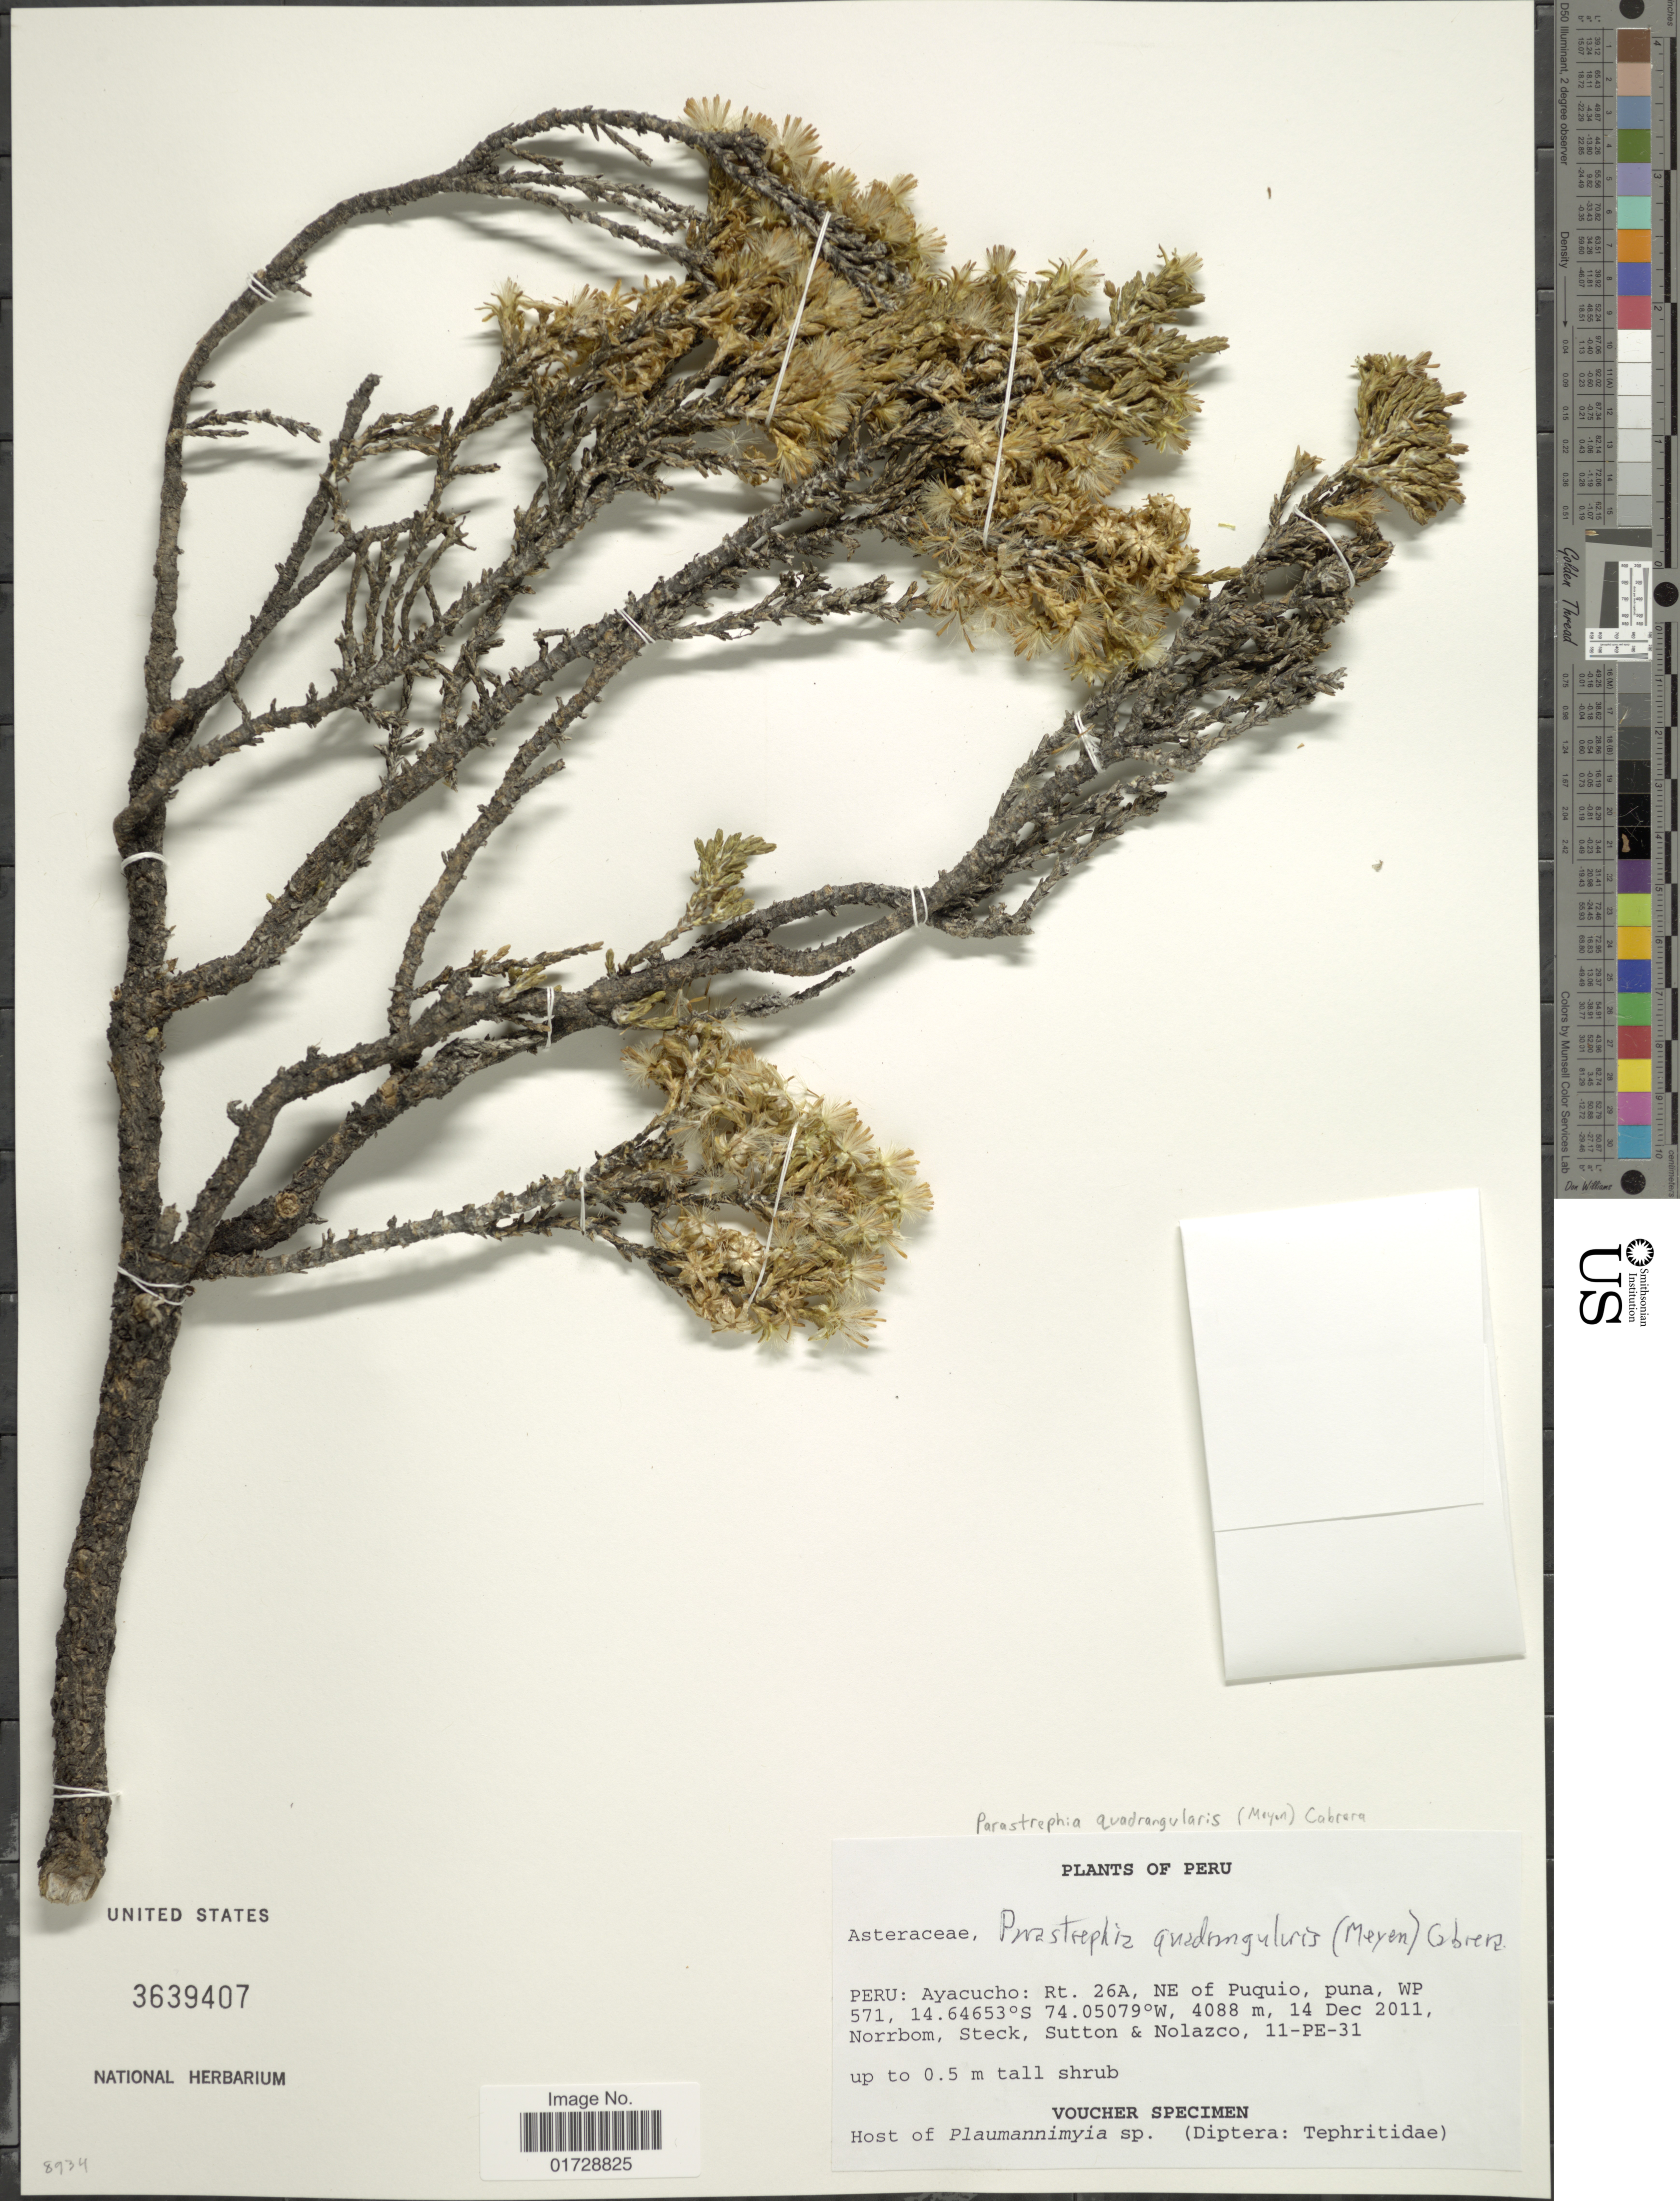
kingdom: Plantae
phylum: Tracheophyta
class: Magnoliopsida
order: Asterales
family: Asteraceae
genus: Parastrephia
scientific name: Parastrephia quadrangularis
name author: (Meyen) Cabrera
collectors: A. L. Norrbom, Steck, Sutton, -- & Nolazco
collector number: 11-PE-31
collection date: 2011-12-14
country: Peru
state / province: Ayacucho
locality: Rt. 26A, NE of Puquio, puna, WP 571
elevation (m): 4088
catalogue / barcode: US 3639407